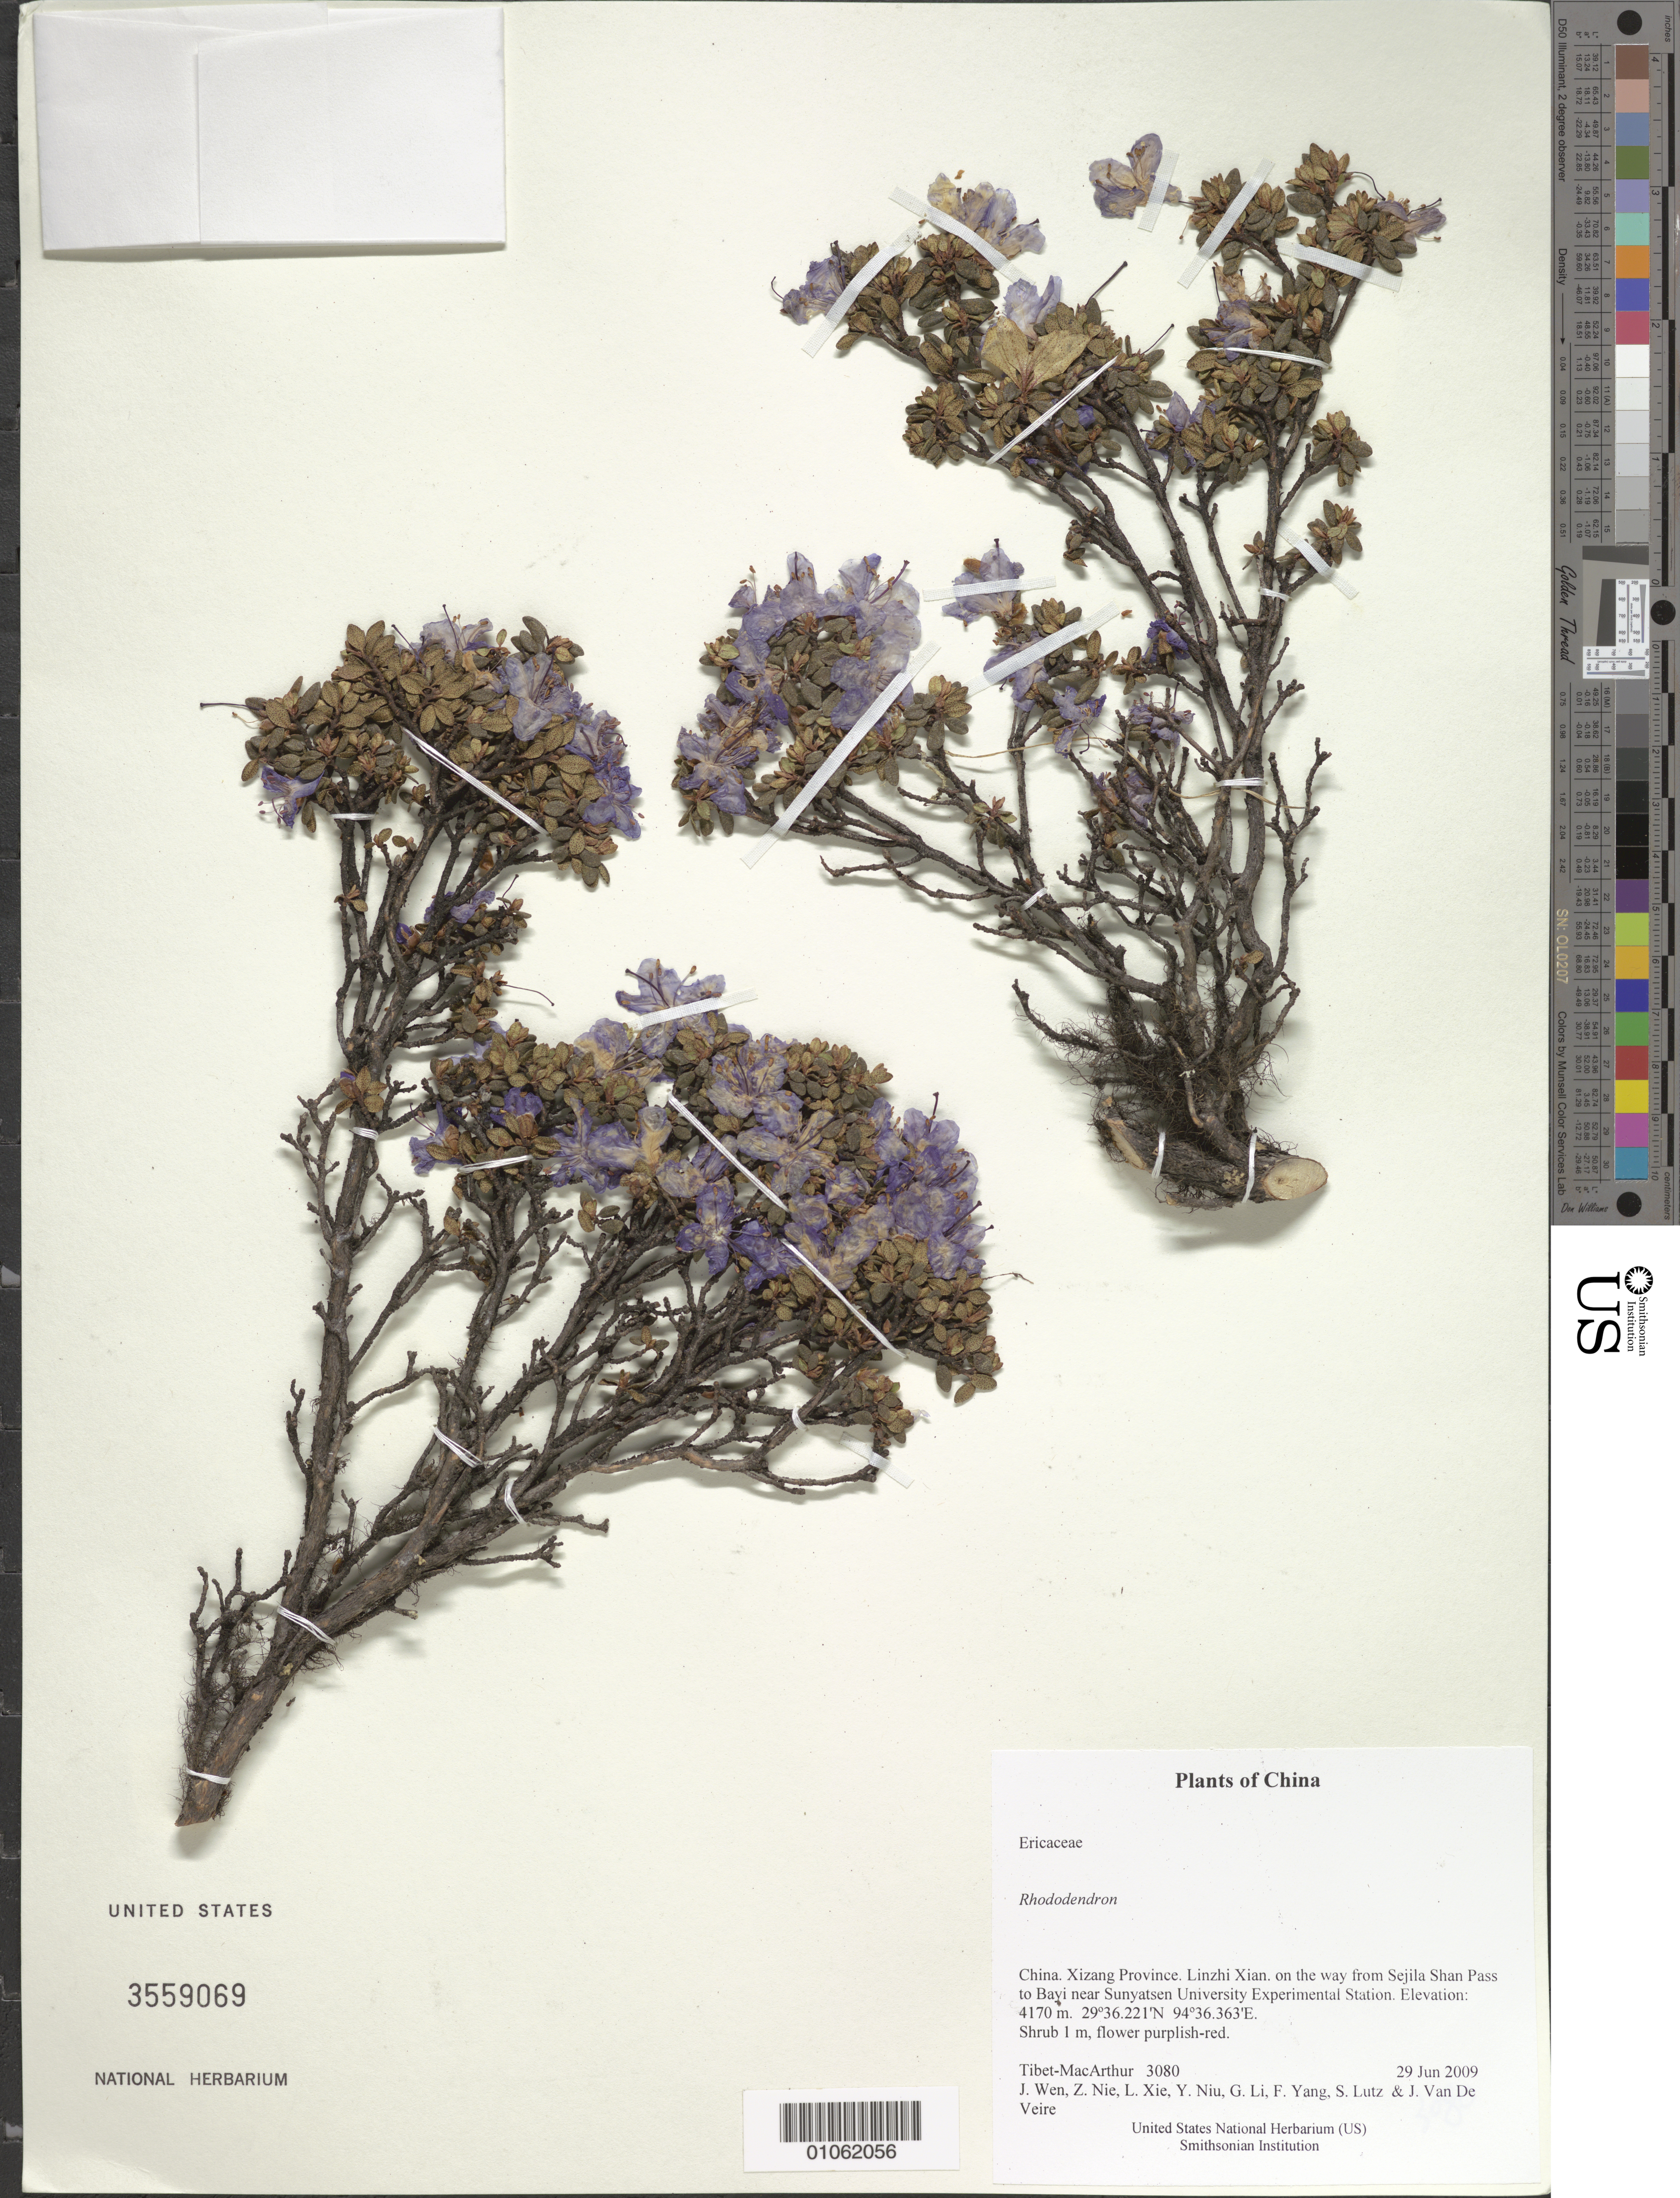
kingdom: Plantae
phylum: Tracheophyta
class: Magnoliopsida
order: Ericales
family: Ericaceae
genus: Rhododendron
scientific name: Rhododendron sp.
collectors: Tibet-MacArthur, J. Wen, Z. Nie, L. Xie, Y. Niu, G. Li, F. Yang, S. Lutz & J. Van De Veire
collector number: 3080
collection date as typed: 29 Jun 2009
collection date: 2009-06-29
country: China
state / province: Xizang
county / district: Linzhi Xian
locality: on the way from Sejila Shan Pass to Bayi near Sunyatsen University Experimental Station.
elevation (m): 4170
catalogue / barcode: US 3559069